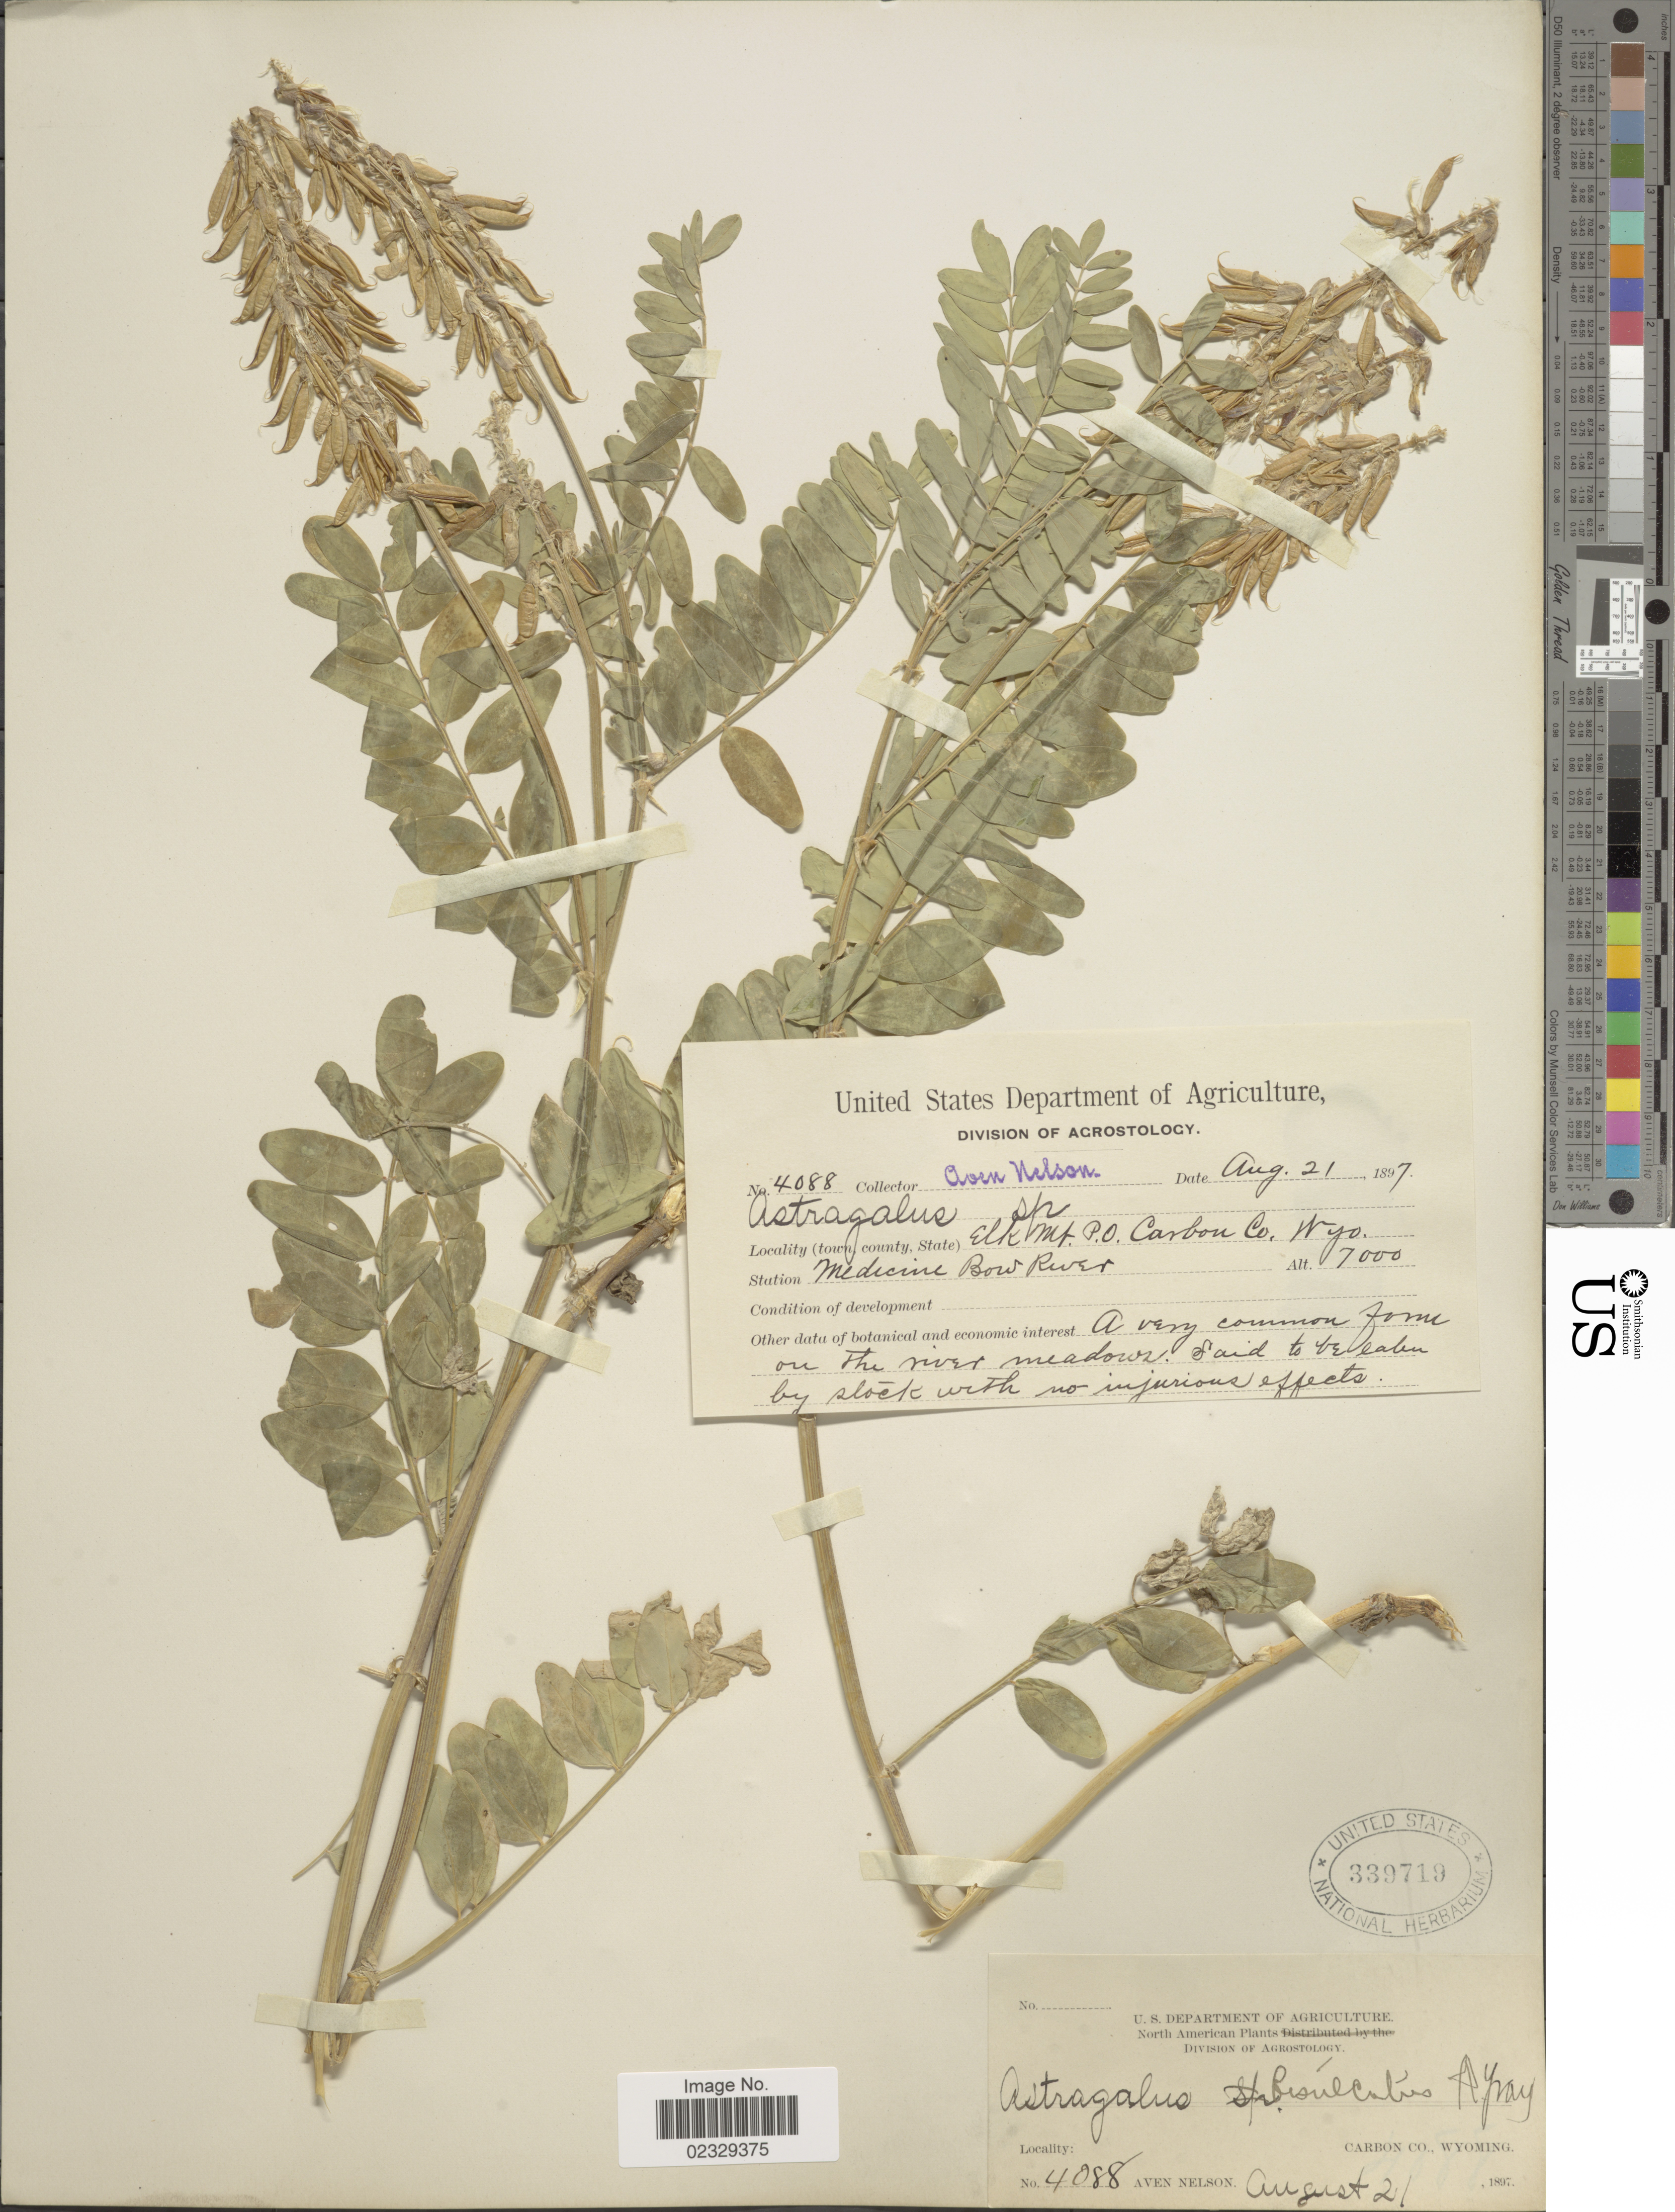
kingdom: Plantae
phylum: Tracheophyta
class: Magnoliopsida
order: Fabales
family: Fabaceae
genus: Astragalus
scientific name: Astragalus bisulcatus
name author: (Hook.) A. Gray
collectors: A. Nelson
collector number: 4088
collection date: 1897-08-21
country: United States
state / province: Wyoming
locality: Elk Mt. P. O. Carbon Co, Medicine Bow River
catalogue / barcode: US 339719